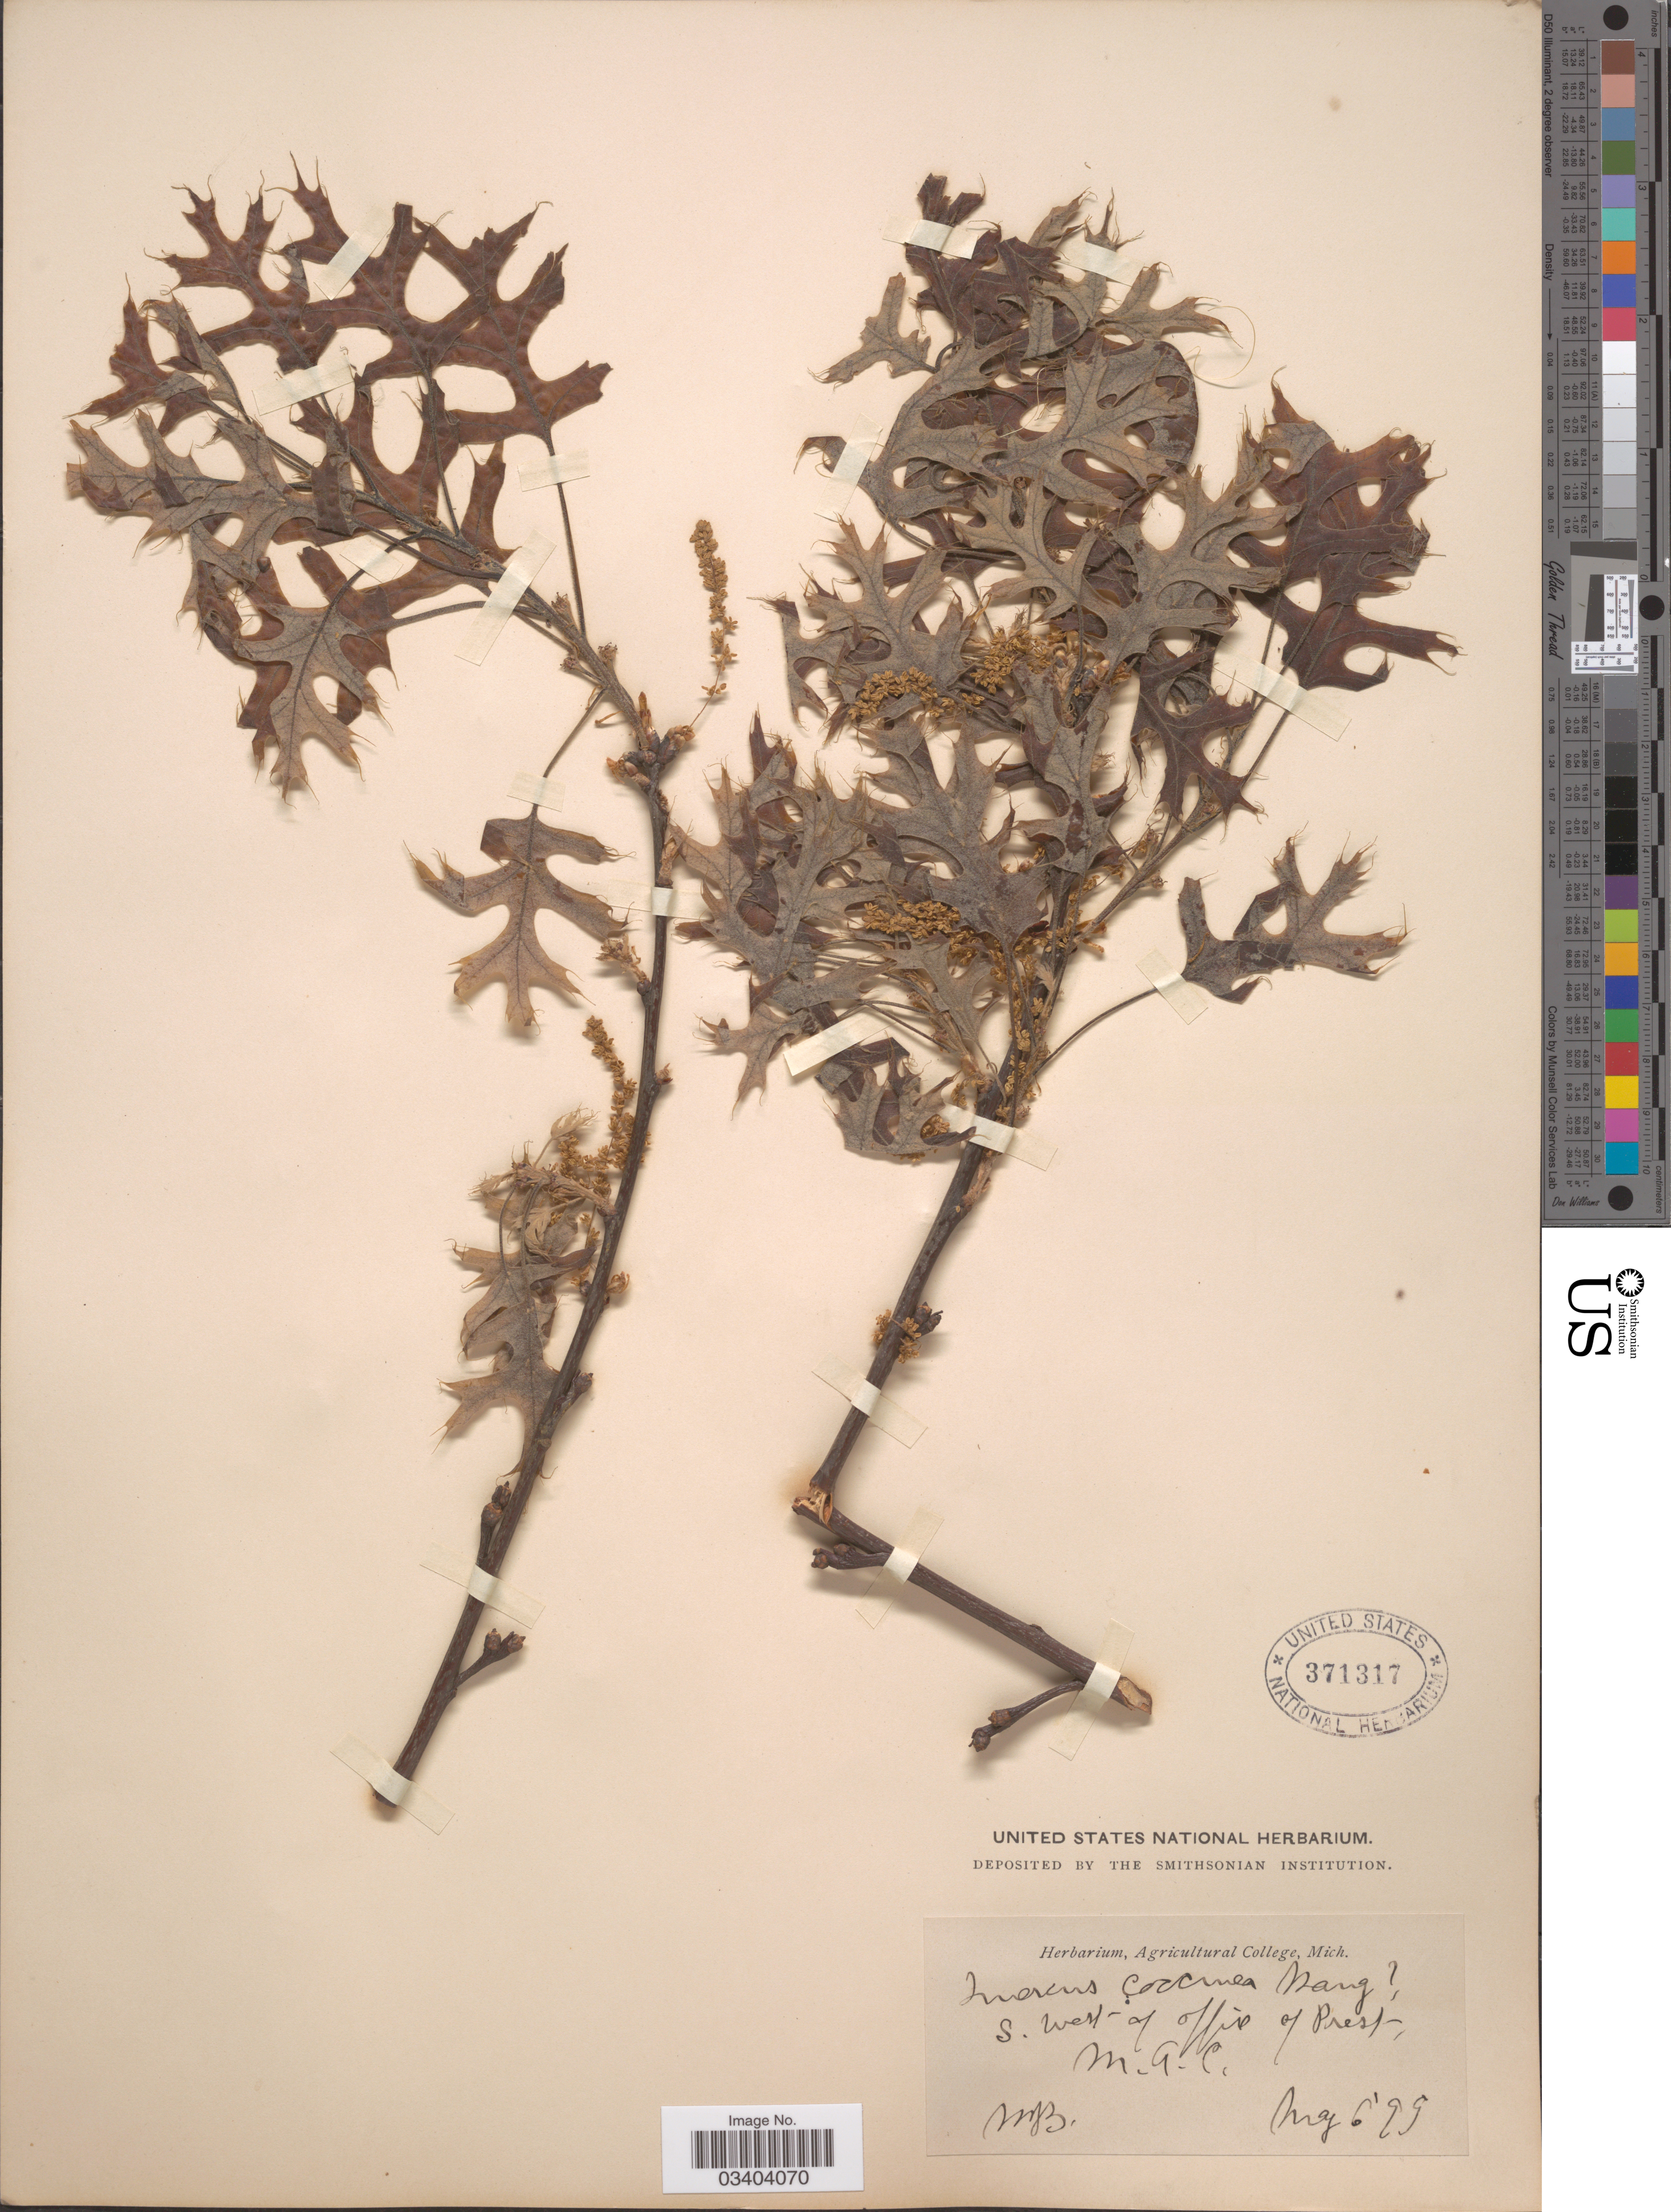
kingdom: Plantae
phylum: Tracheophyta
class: Magnoliopsida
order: Fagales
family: Fagaceae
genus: Quercus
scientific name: Quercus coccinea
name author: Münchh.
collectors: M. J. B.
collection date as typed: Transcribed d/m/y: 6/5/99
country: United States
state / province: Michigan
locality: S. west of office of Prest, M.A.C.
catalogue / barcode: US 371317